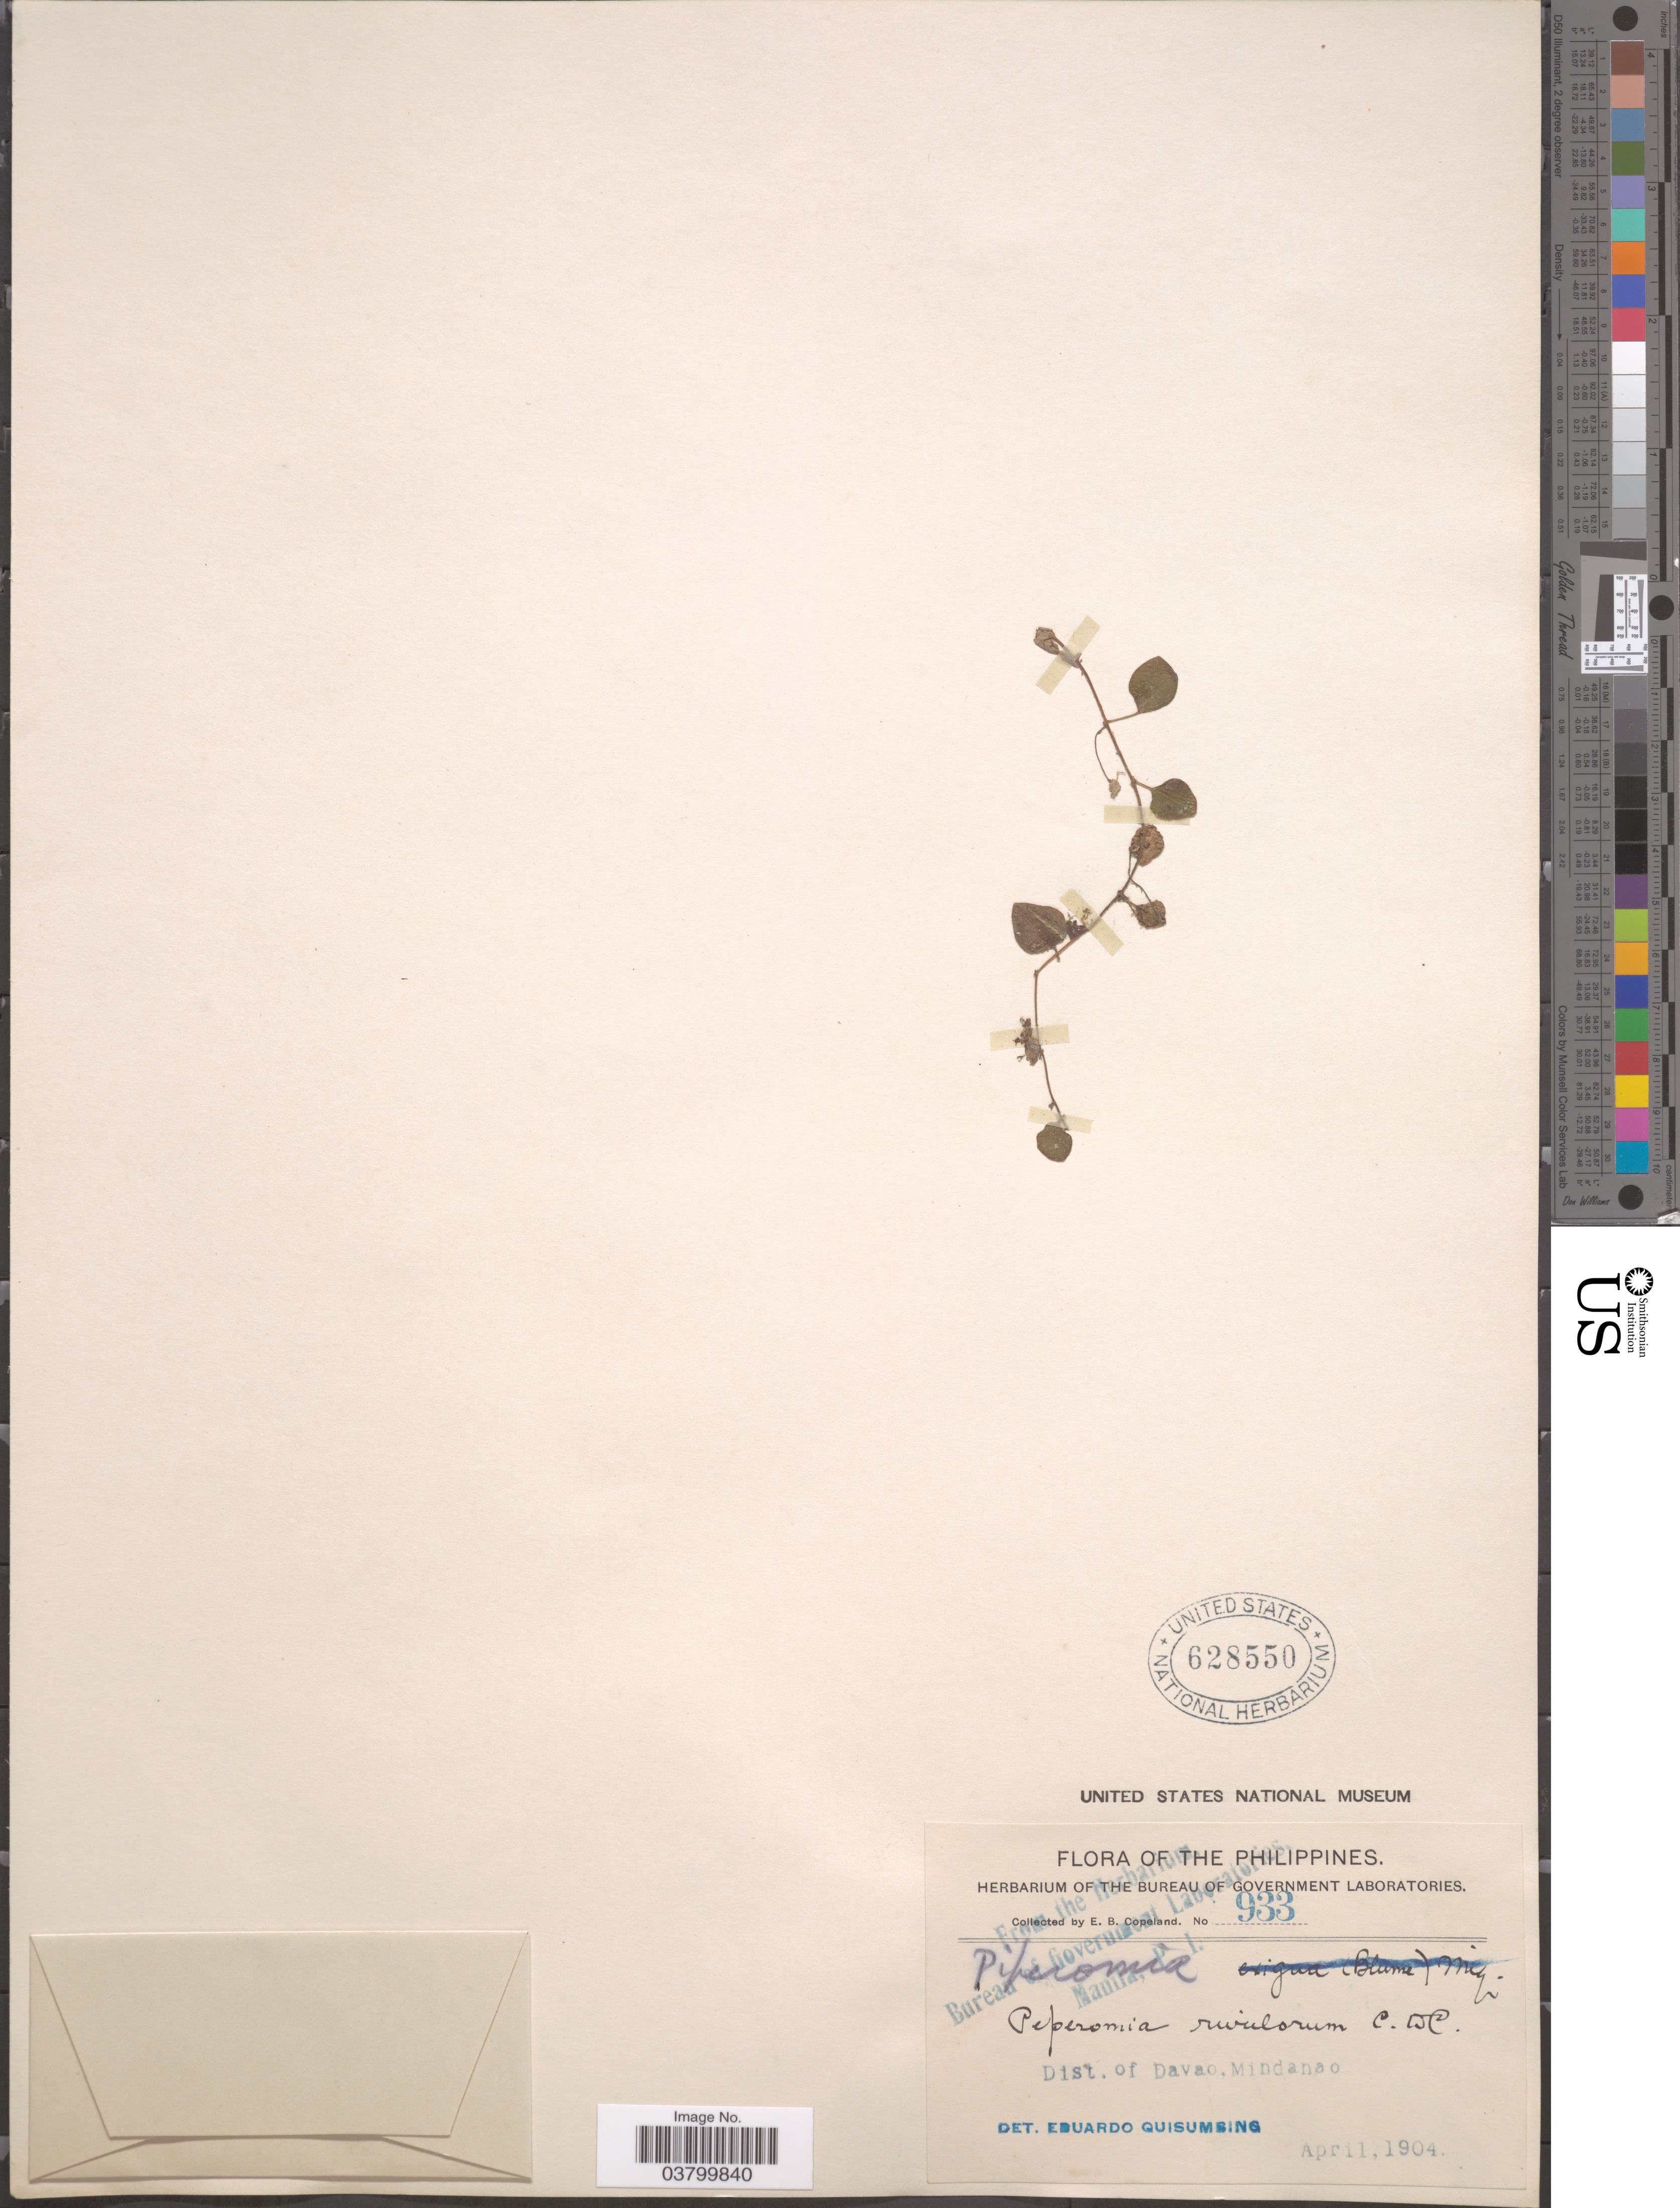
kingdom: Plantae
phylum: Tracheophyta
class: Magnoliopsida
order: Piperales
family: Piperaceae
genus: Peperomia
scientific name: Peperomia rivulorum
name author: C. DC. in Elmer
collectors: E. B. Copeland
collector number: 933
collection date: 1904-04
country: Philippines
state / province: Davao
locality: Dist. of Davao, Mindanao.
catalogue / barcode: US 628550